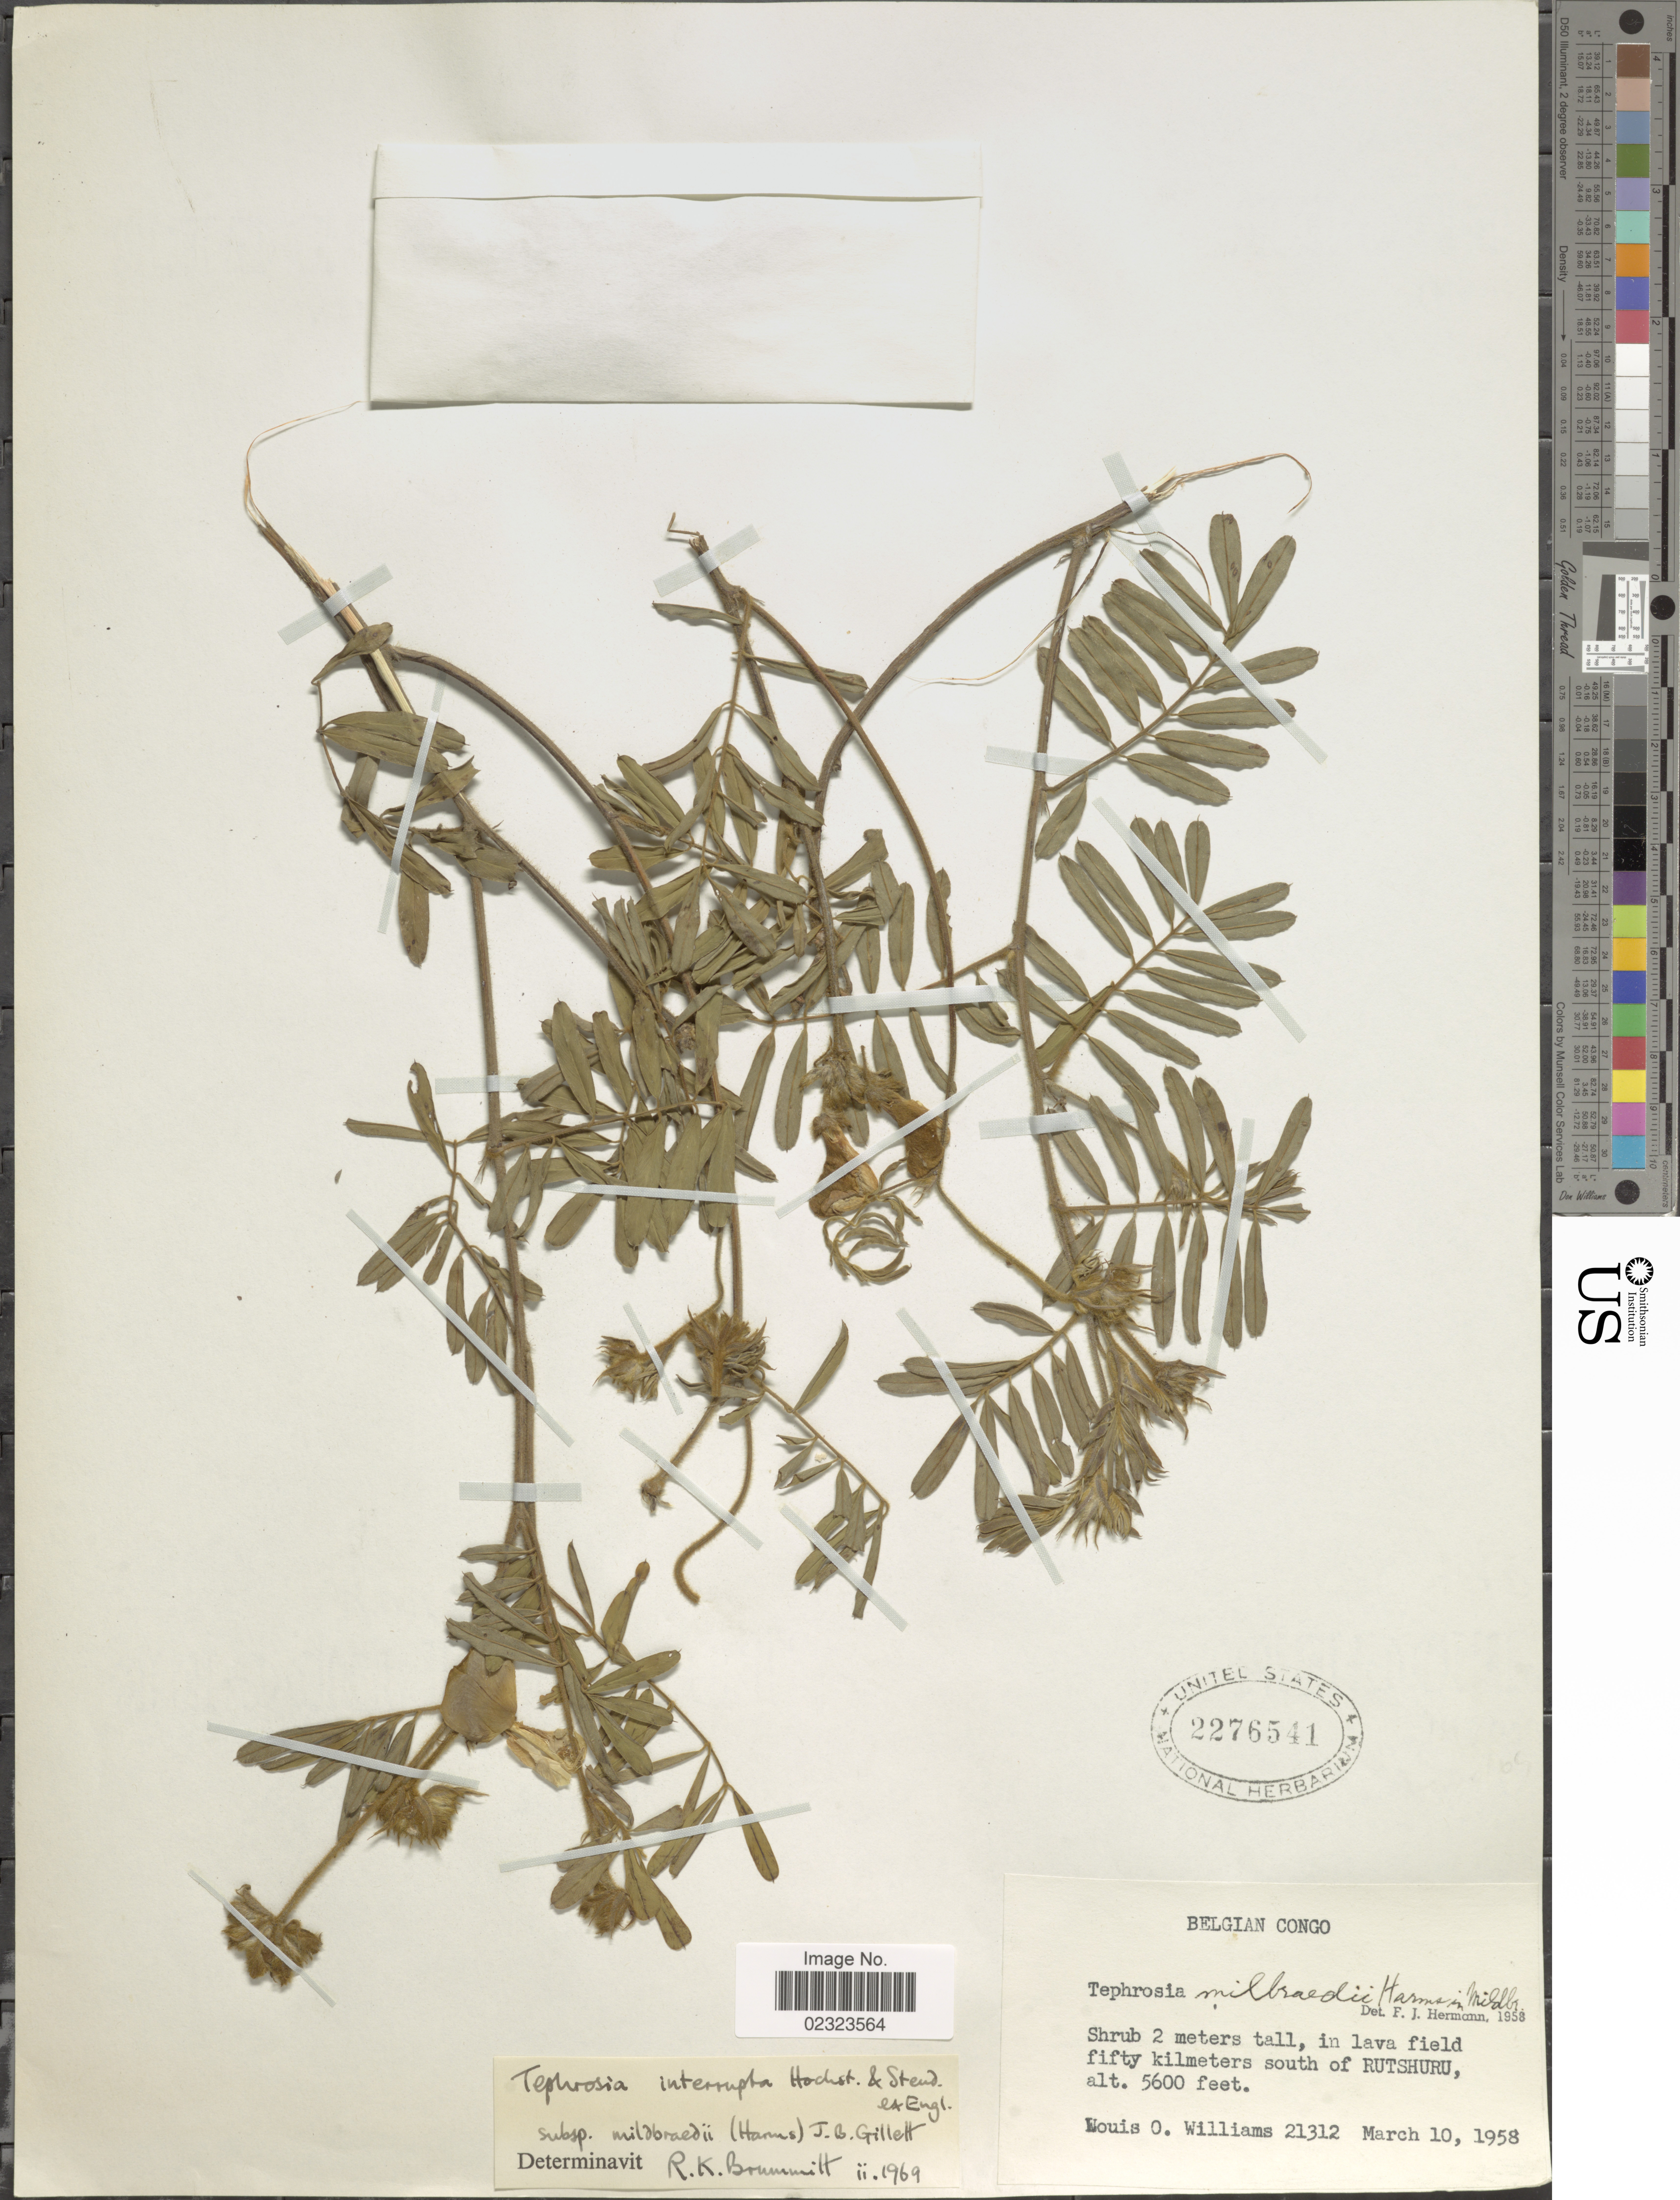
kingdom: Plantae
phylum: Tracheophyta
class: Magnoliopsida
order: Fabales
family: Fabaceae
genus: Tephrosia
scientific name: Tephrosia interrupta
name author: Hochst. & Steud. ex Engl.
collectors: L. O. Williams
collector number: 21312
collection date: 1958-03-10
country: Congo, Democratic Republic of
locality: Belgian Congo, in lava field, fifty kilometers south of Rutshuru.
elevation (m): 1707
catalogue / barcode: US 2276541